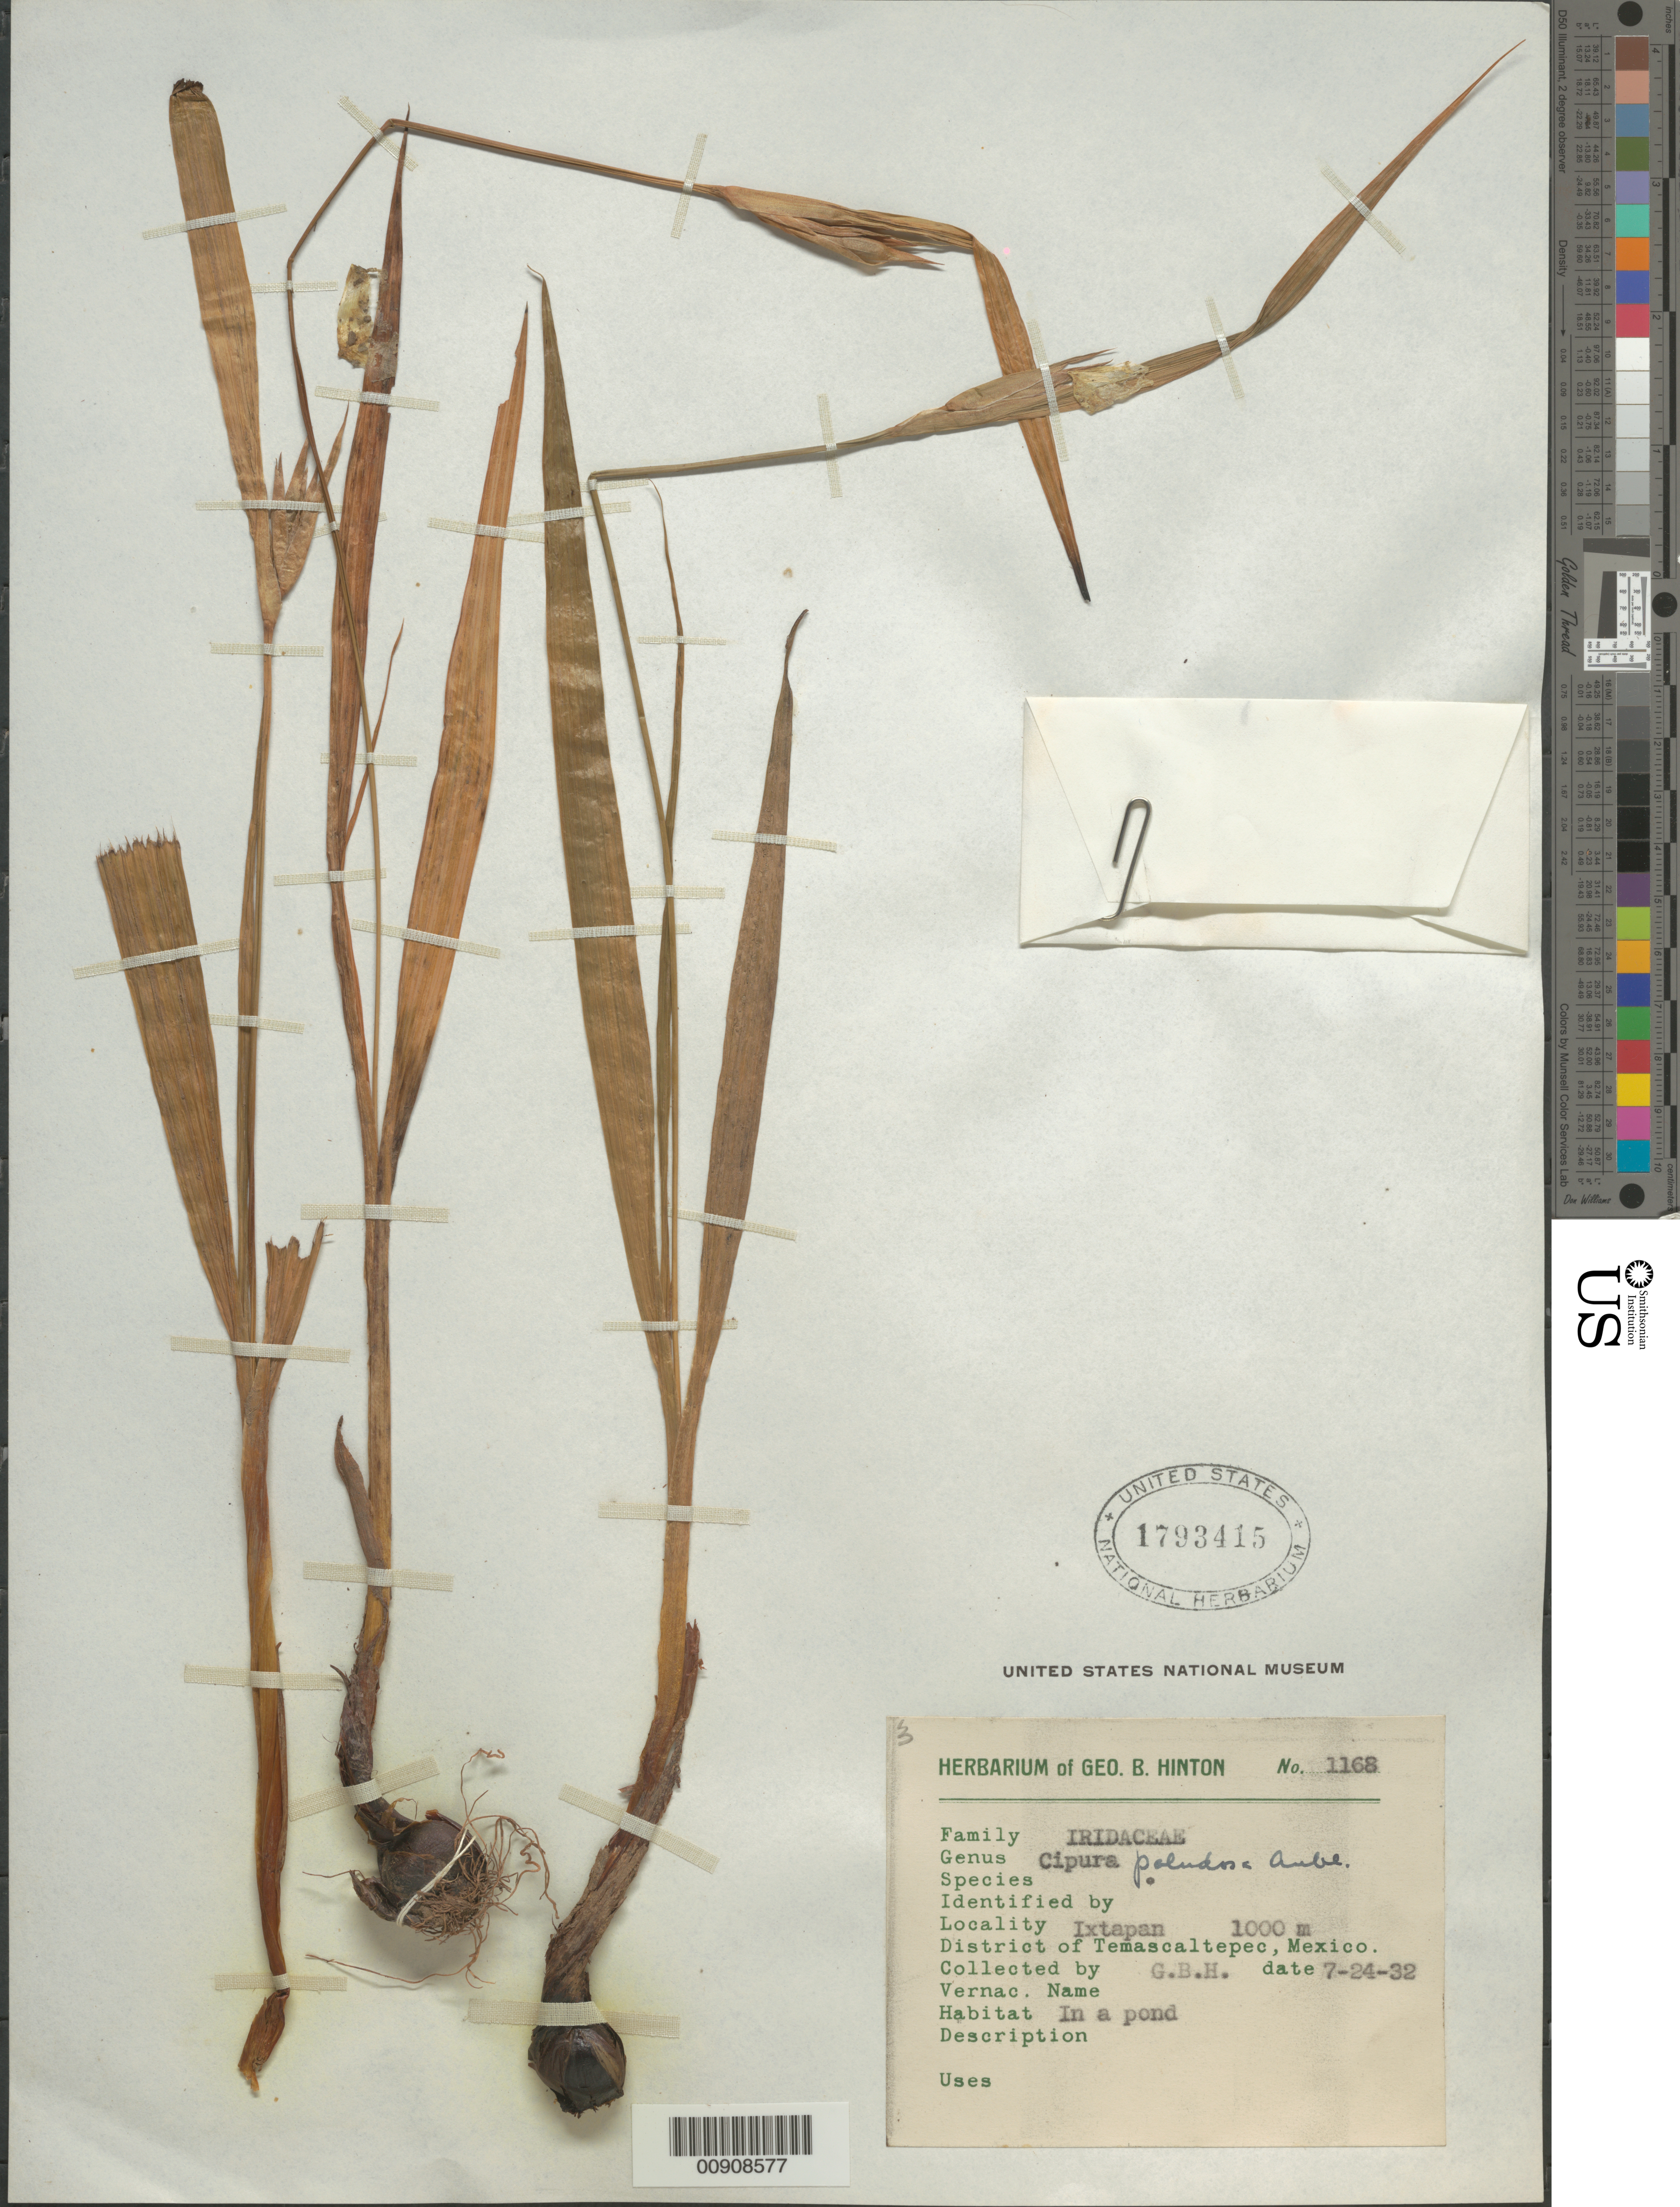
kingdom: Plantae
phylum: Tracheophyta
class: Liliopsida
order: Asparagales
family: Iridaceae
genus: Cipura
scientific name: Cipura paludosa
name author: Aubl.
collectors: G. B. Hinton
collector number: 1168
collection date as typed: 24 Jul 1932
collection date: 1932-07-24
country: Mexico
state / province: México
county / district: Temascaltepec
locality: Ixtapan, District Temascaltepec, State of México.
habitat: In a pond.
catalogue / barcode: US 1793415